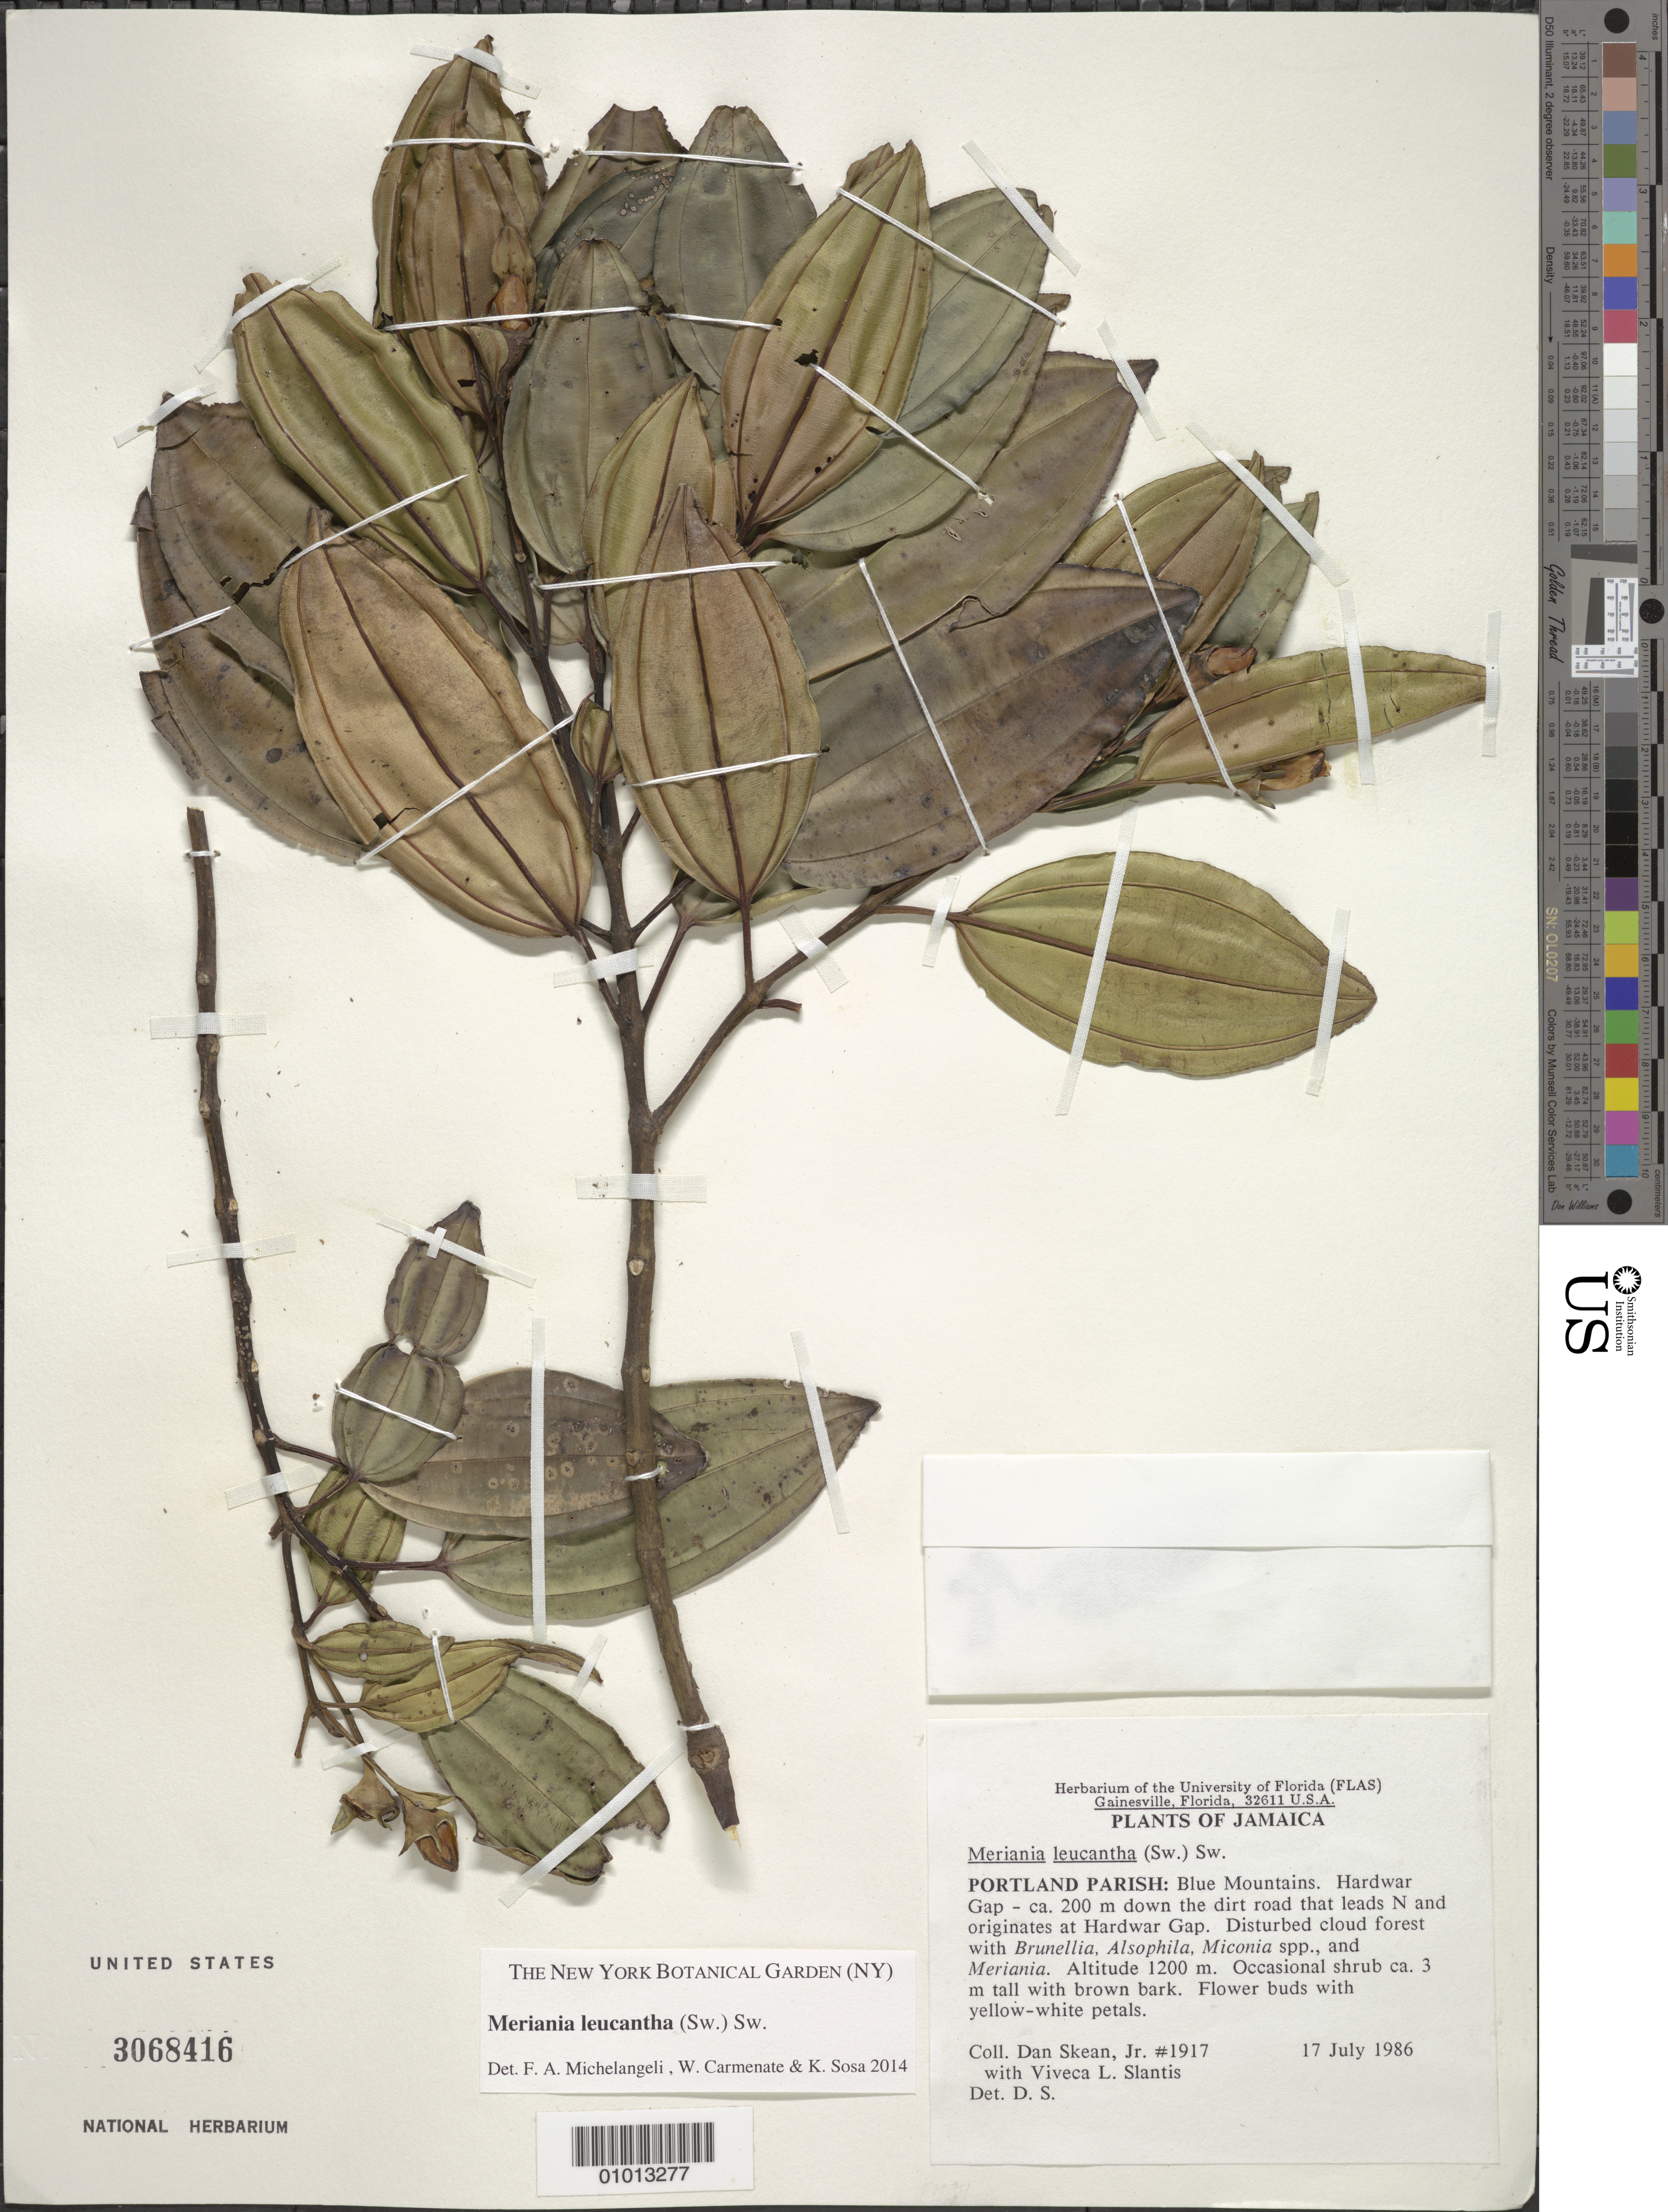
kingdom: Plantae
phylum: Tracheophyta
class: Magnoliopsida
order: Myrtales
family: Melastomataceae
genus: Meriania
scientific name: Meriania leucantha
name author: Sw.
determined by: Michelangeli, F. A.; Carmenate, W.; Sosa, K.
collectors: J. D. Skean & V. Slantis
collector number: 1917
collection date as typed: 17 Jul 1986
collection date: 1986-07-17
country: Jamaica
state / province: Portland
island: Jamaica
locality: Blue Mountains, Harwar Gap, ca. 200 m down dirt road that leads N and originates at Hardwar Gap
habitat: Disturbed cloud forest with Brunellia, Alsophila, Miconia spp. And Meriania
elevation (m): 1200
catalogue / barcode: US 3068416